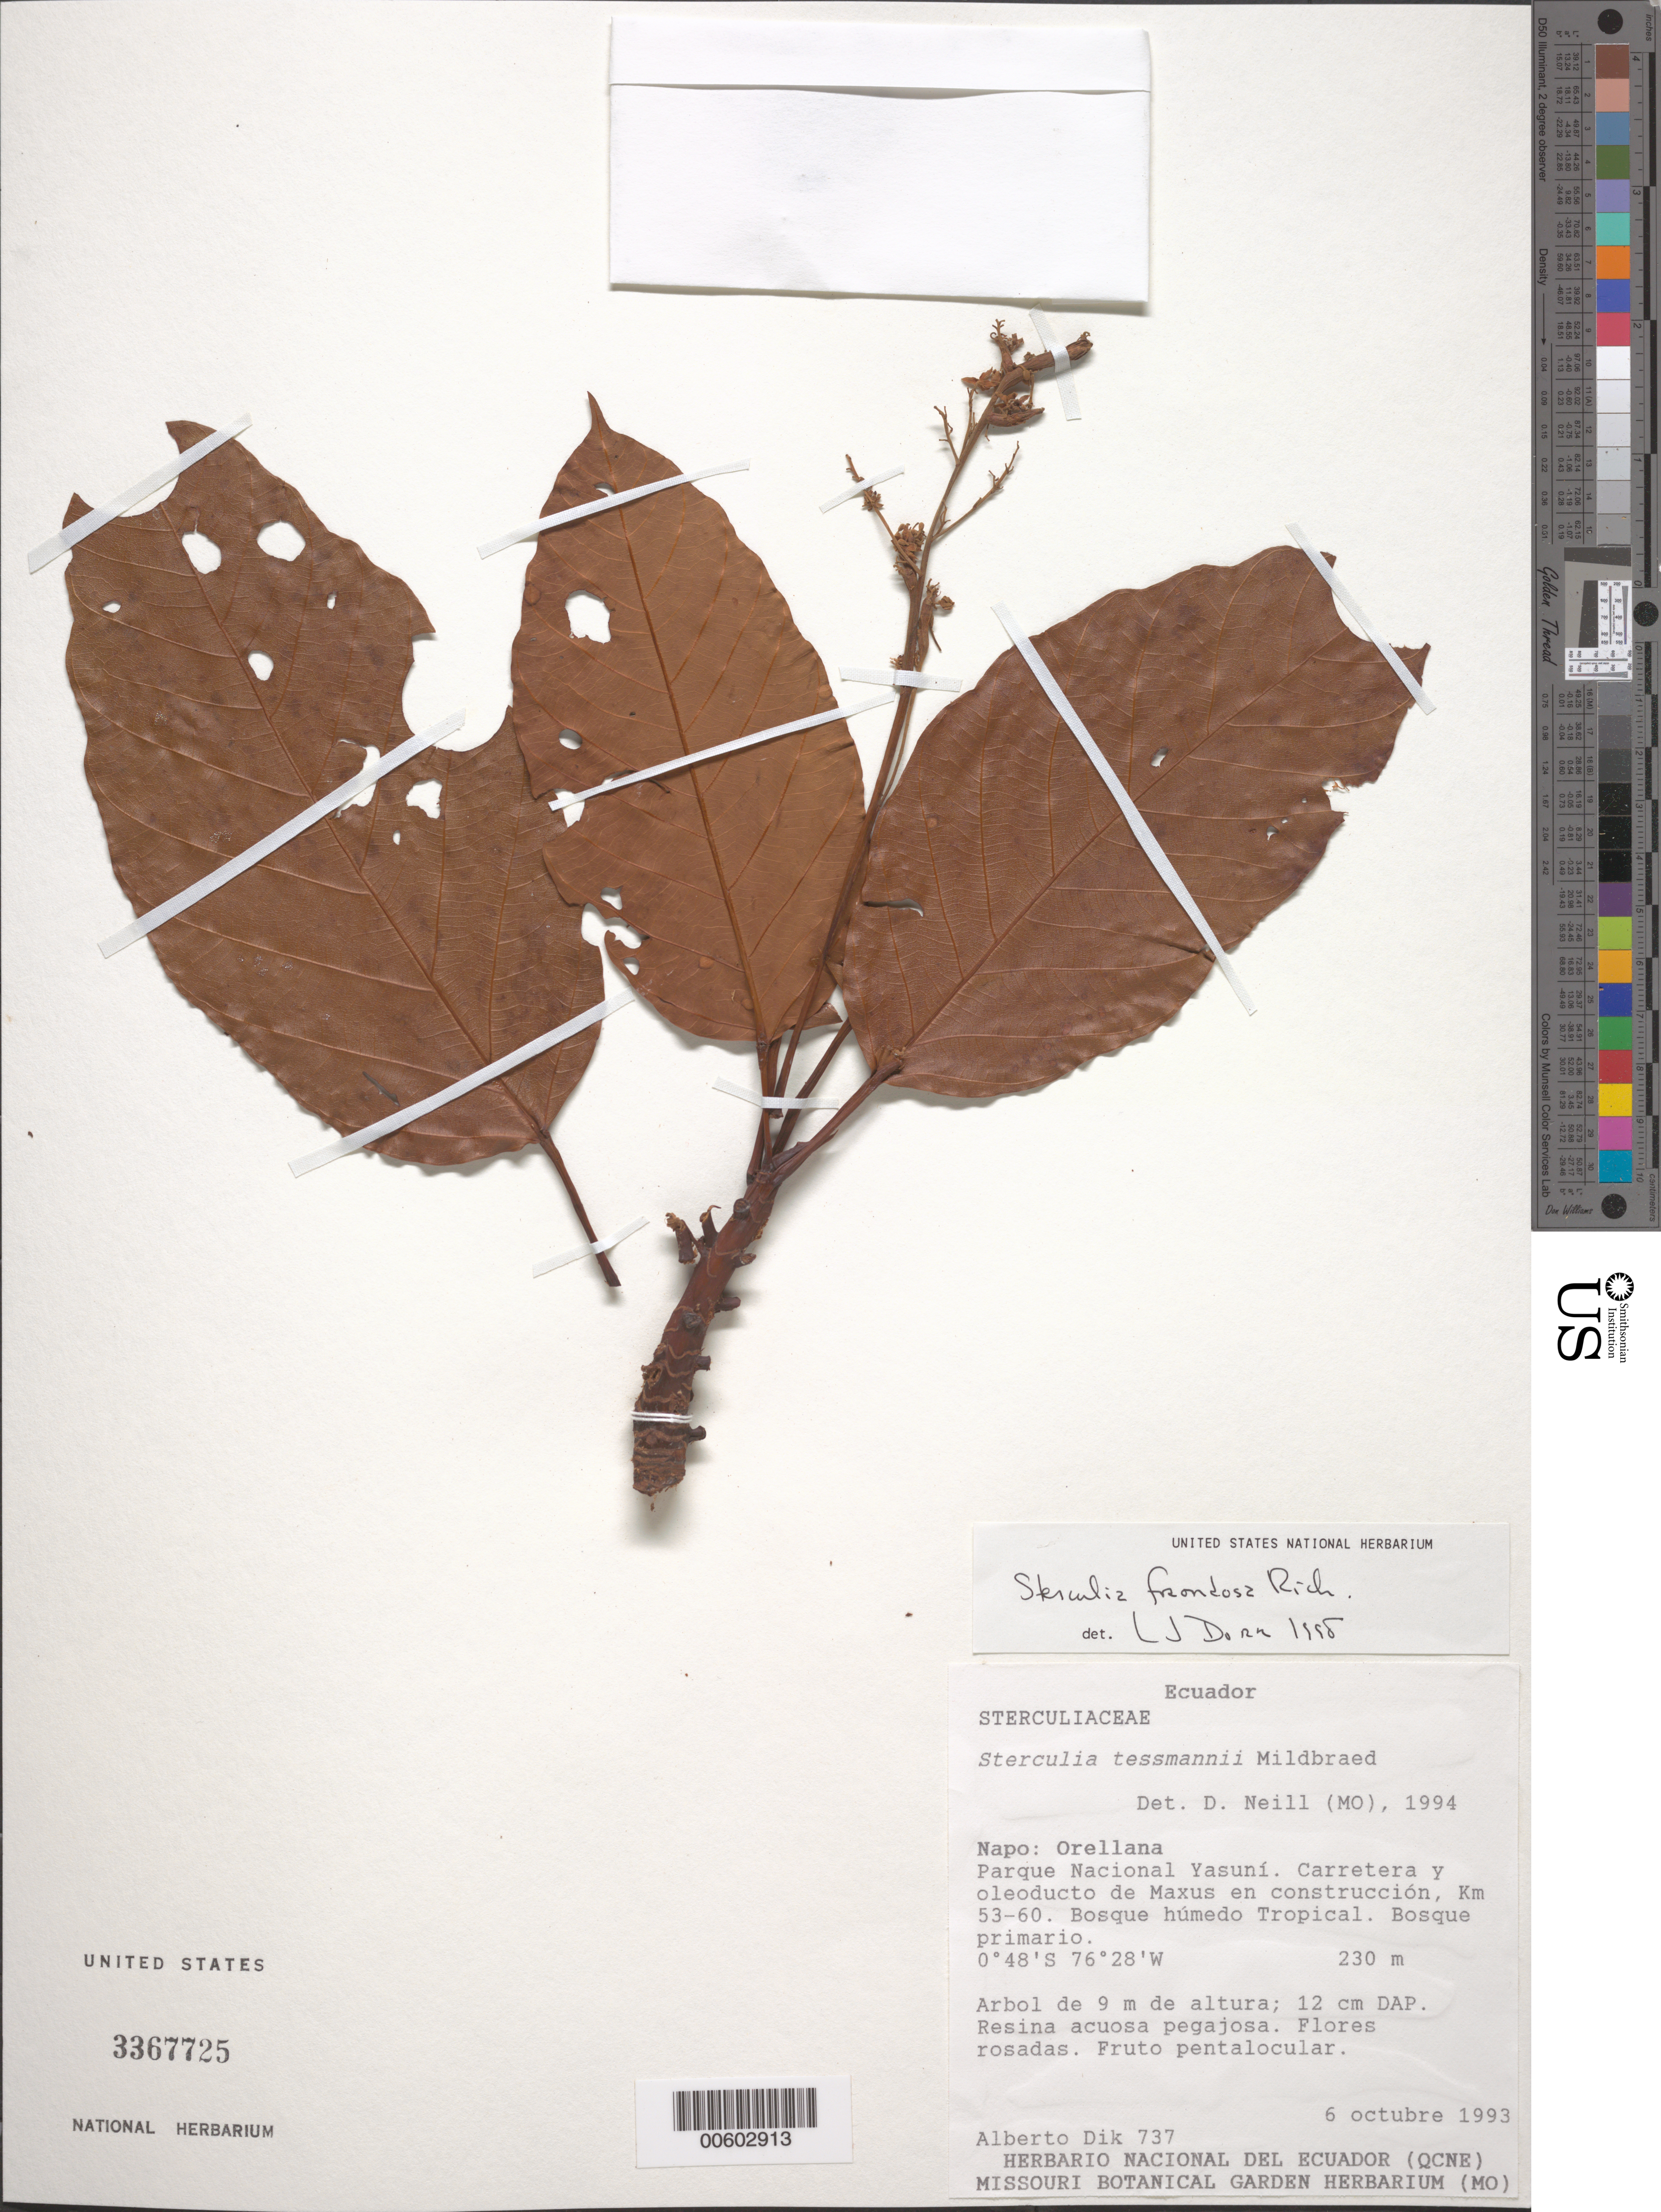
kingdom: Plantae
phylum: Tracheophyta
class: Magnoliopsida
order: Malvales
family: Malvaceae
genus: Sterculia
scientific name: Sterculia frondosa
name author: Rich.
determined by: Dorr, L. J., (BOT), Smithsonian Institution - National Museum of Natural History (UNITED STATES)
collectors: A. Dik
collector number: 737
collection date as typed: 06 Oct 1993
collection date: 1993-10-06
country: Ecuador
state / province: Napo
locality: Orellana. Parque Nacional Yasuní, Carretera y oleoducto de Maxus en construcción, km 53-60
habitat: Bosque húmedo tropical, bosque primario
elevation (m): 230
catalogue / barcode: US 3367725